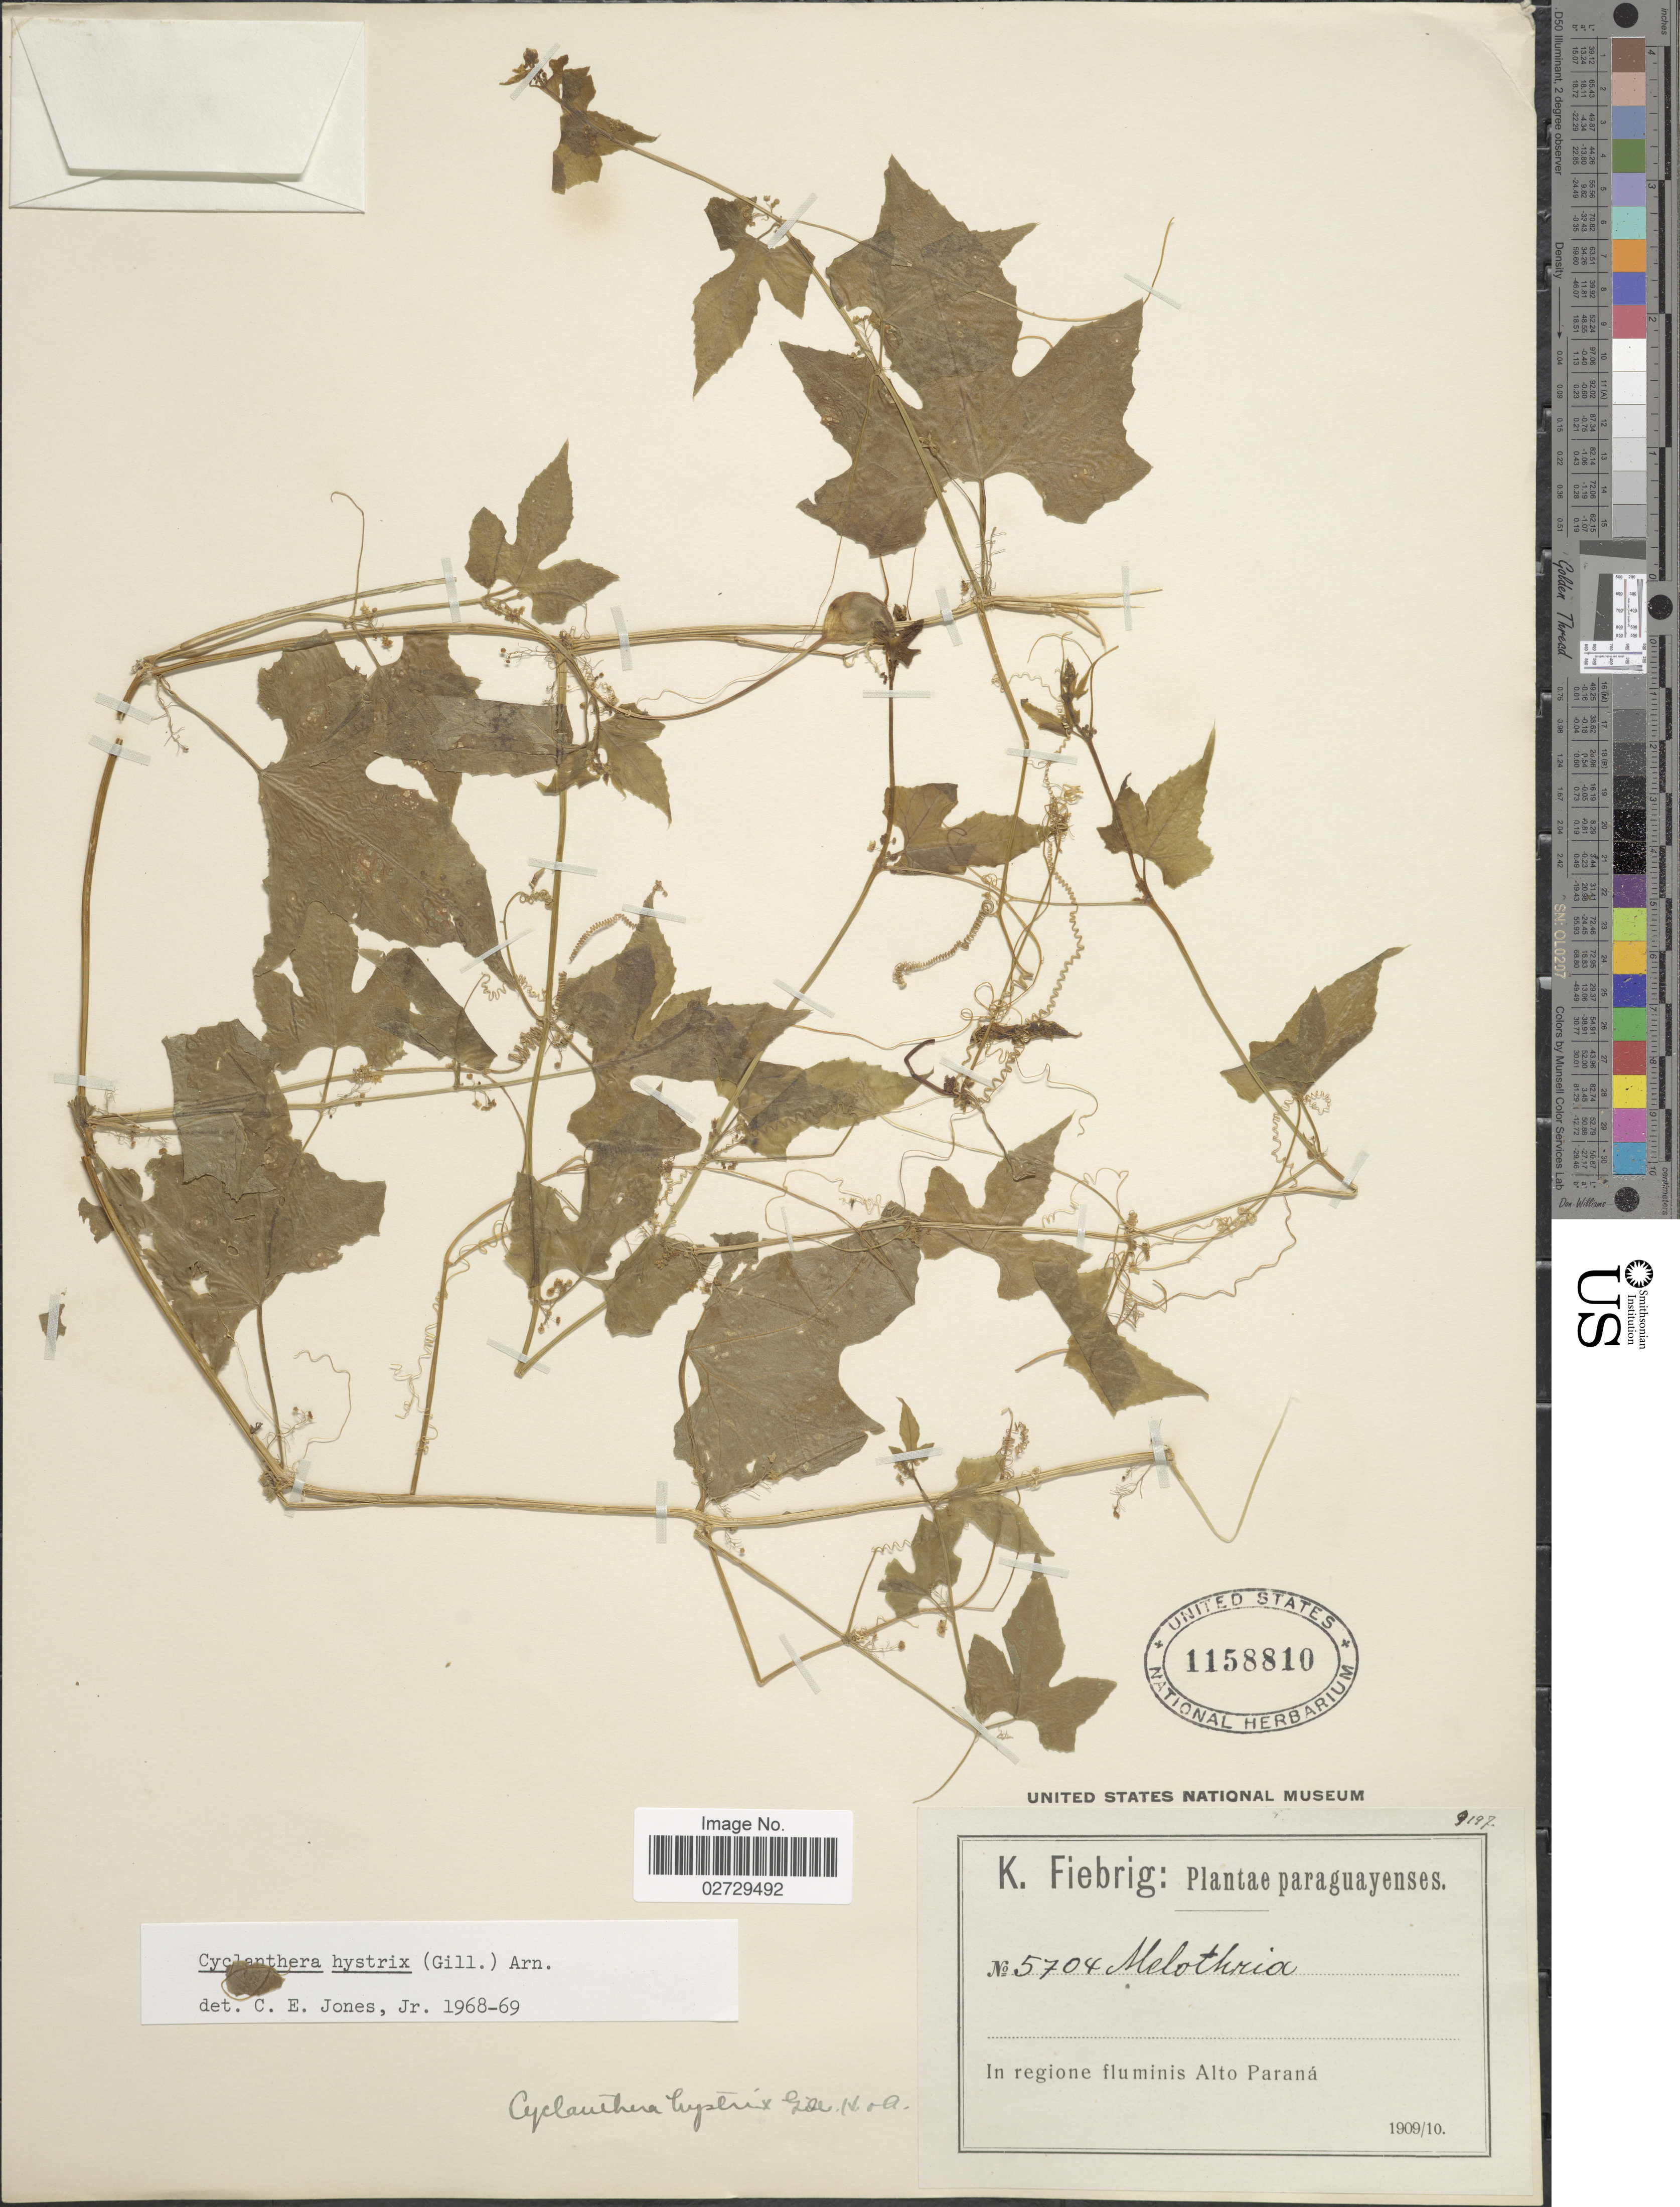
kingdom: Plantae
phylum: Tracheophyta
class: Magnoliopsida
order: Cucurbitales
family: Cucurbitaceae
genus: Cyclanthera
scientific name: Cyclanthera hystrix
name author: (Gillies) Arn.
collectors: K. Fiebrig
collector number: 5704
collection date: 1909/1910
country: Paraguay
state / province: Alto Parana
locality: In regione fluminis Alto Paraná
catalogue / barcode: US 1158810